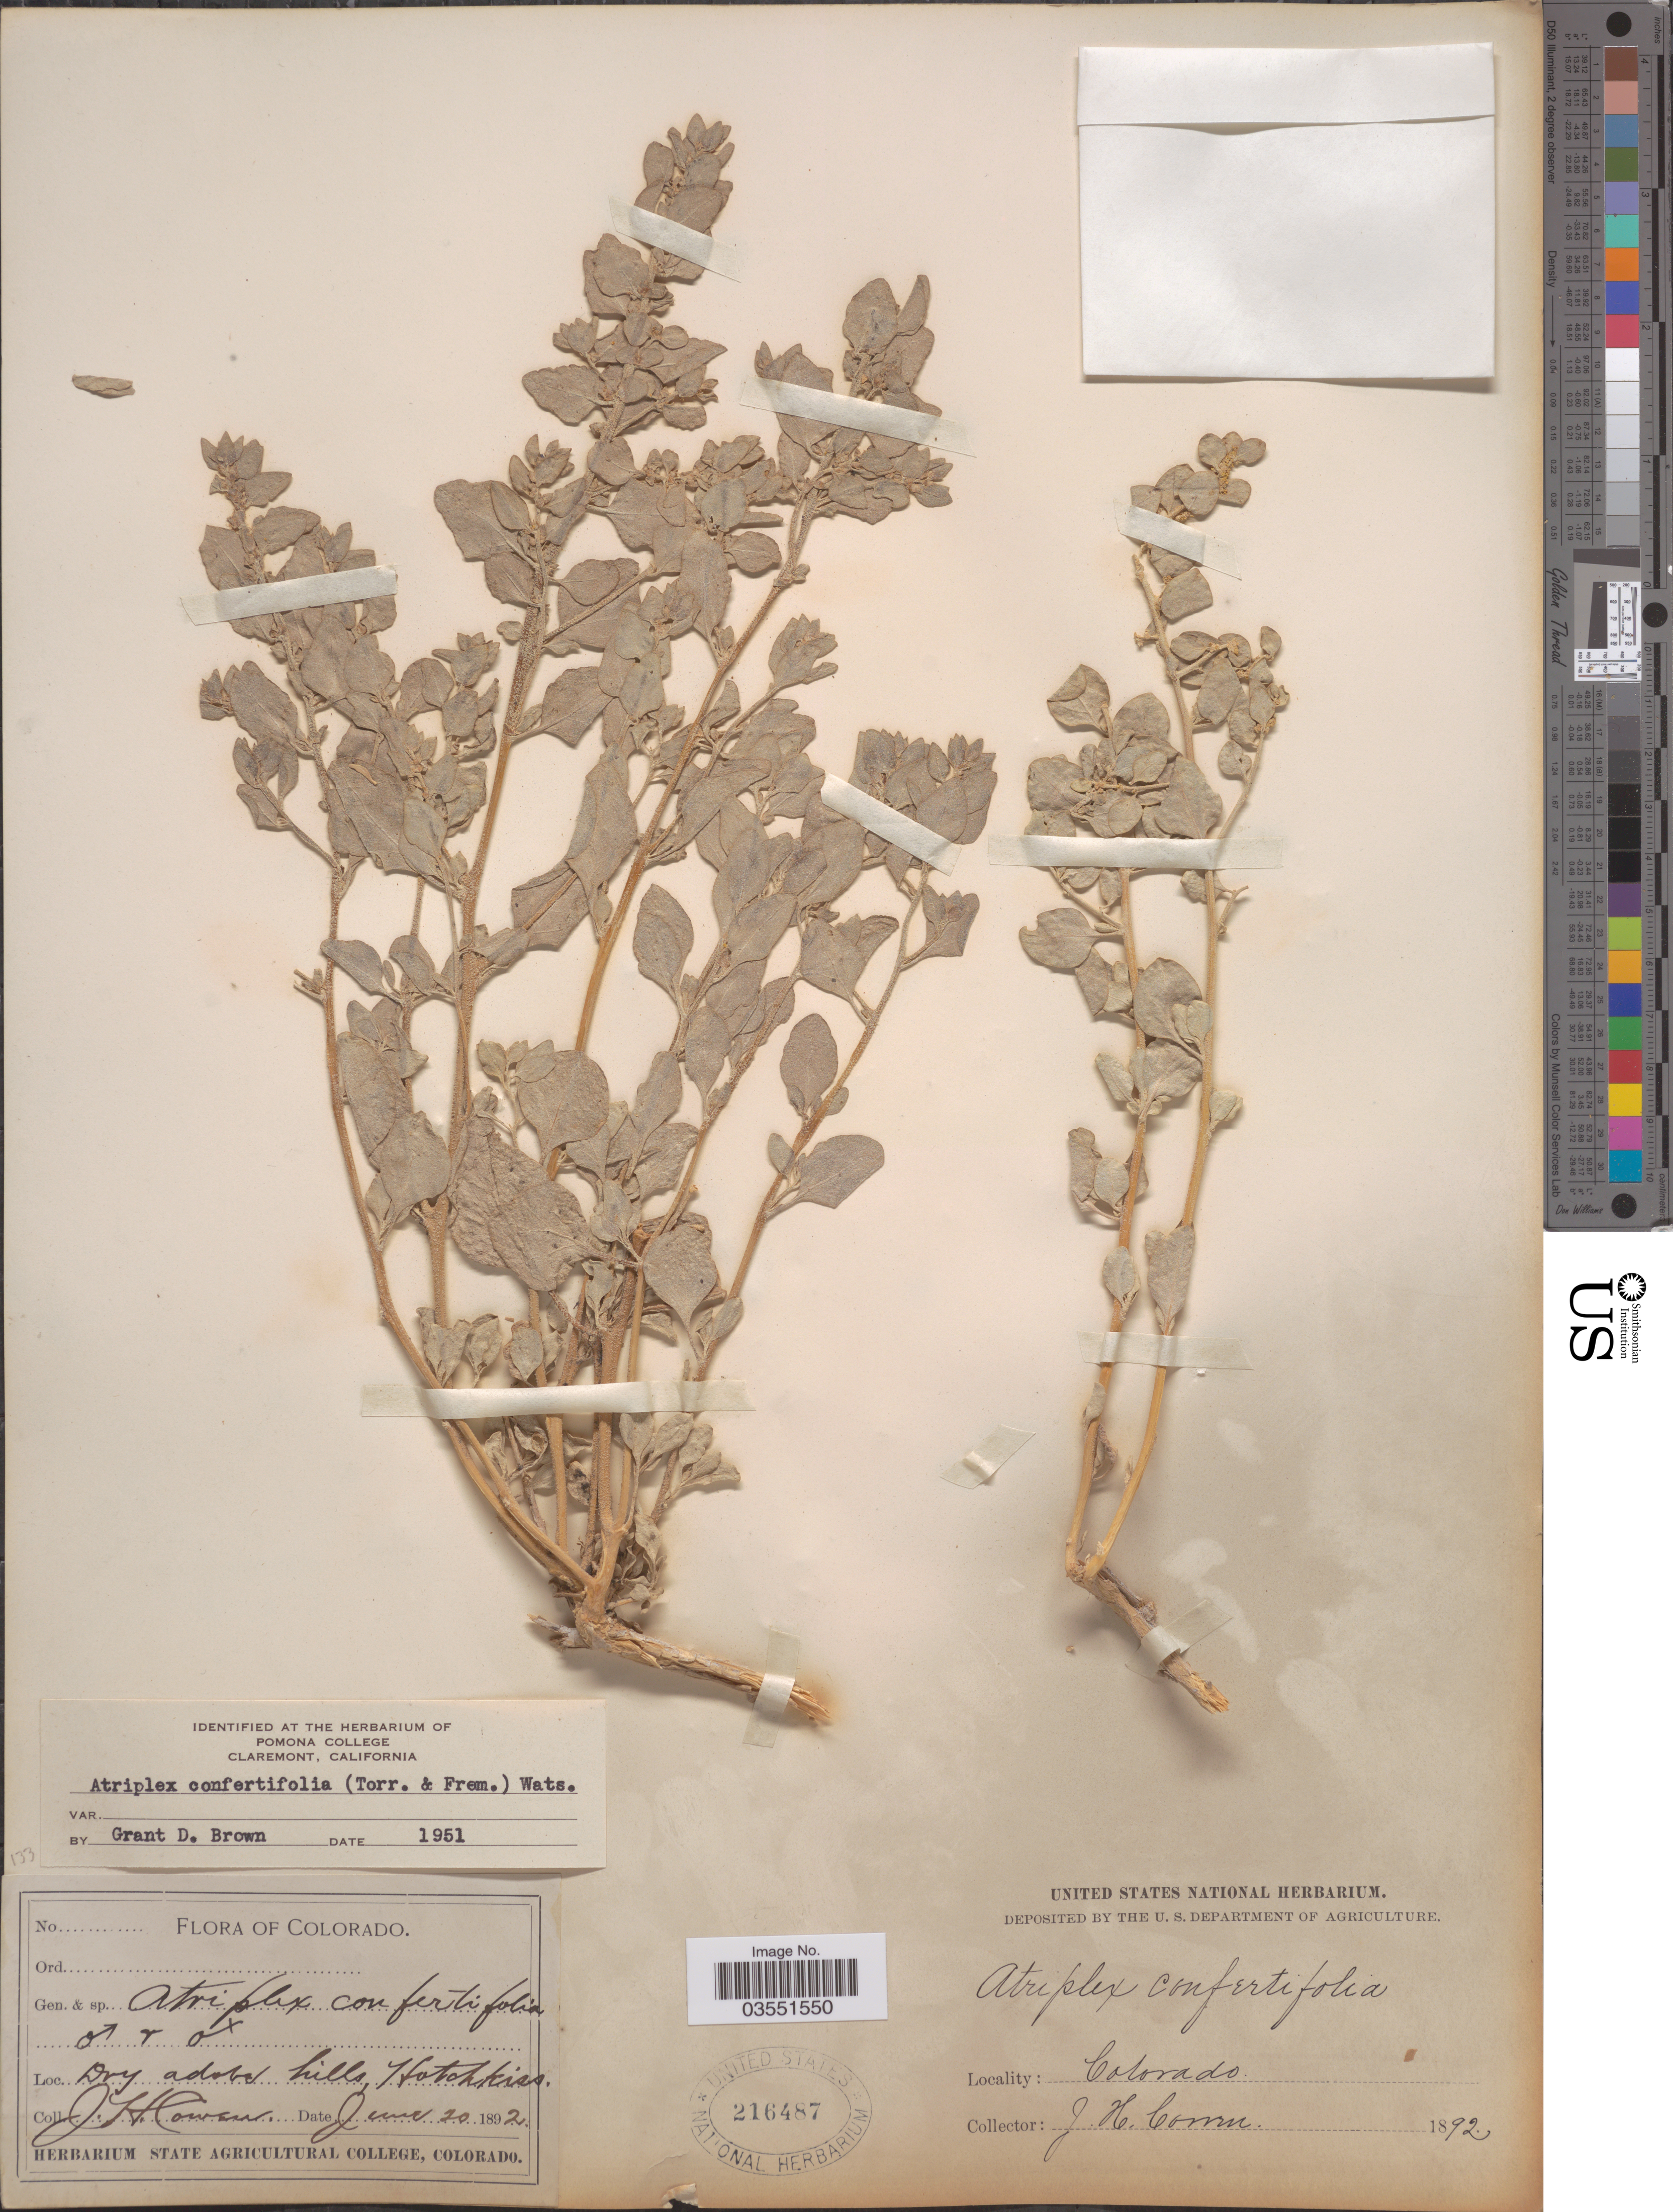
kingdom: Plantae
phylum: Tracheophyta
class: Magnoliopsida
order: Caryophyllales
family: Amaranthaceae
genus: Atriplex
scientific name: Atriplex confertifolia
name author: (Torr. & Frém.) S. Watson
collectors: J. H. Cowen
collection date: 1892-06-20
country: United States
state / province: Colorado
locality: Dry above hills, Hotchkiss.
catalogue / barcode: US 216487